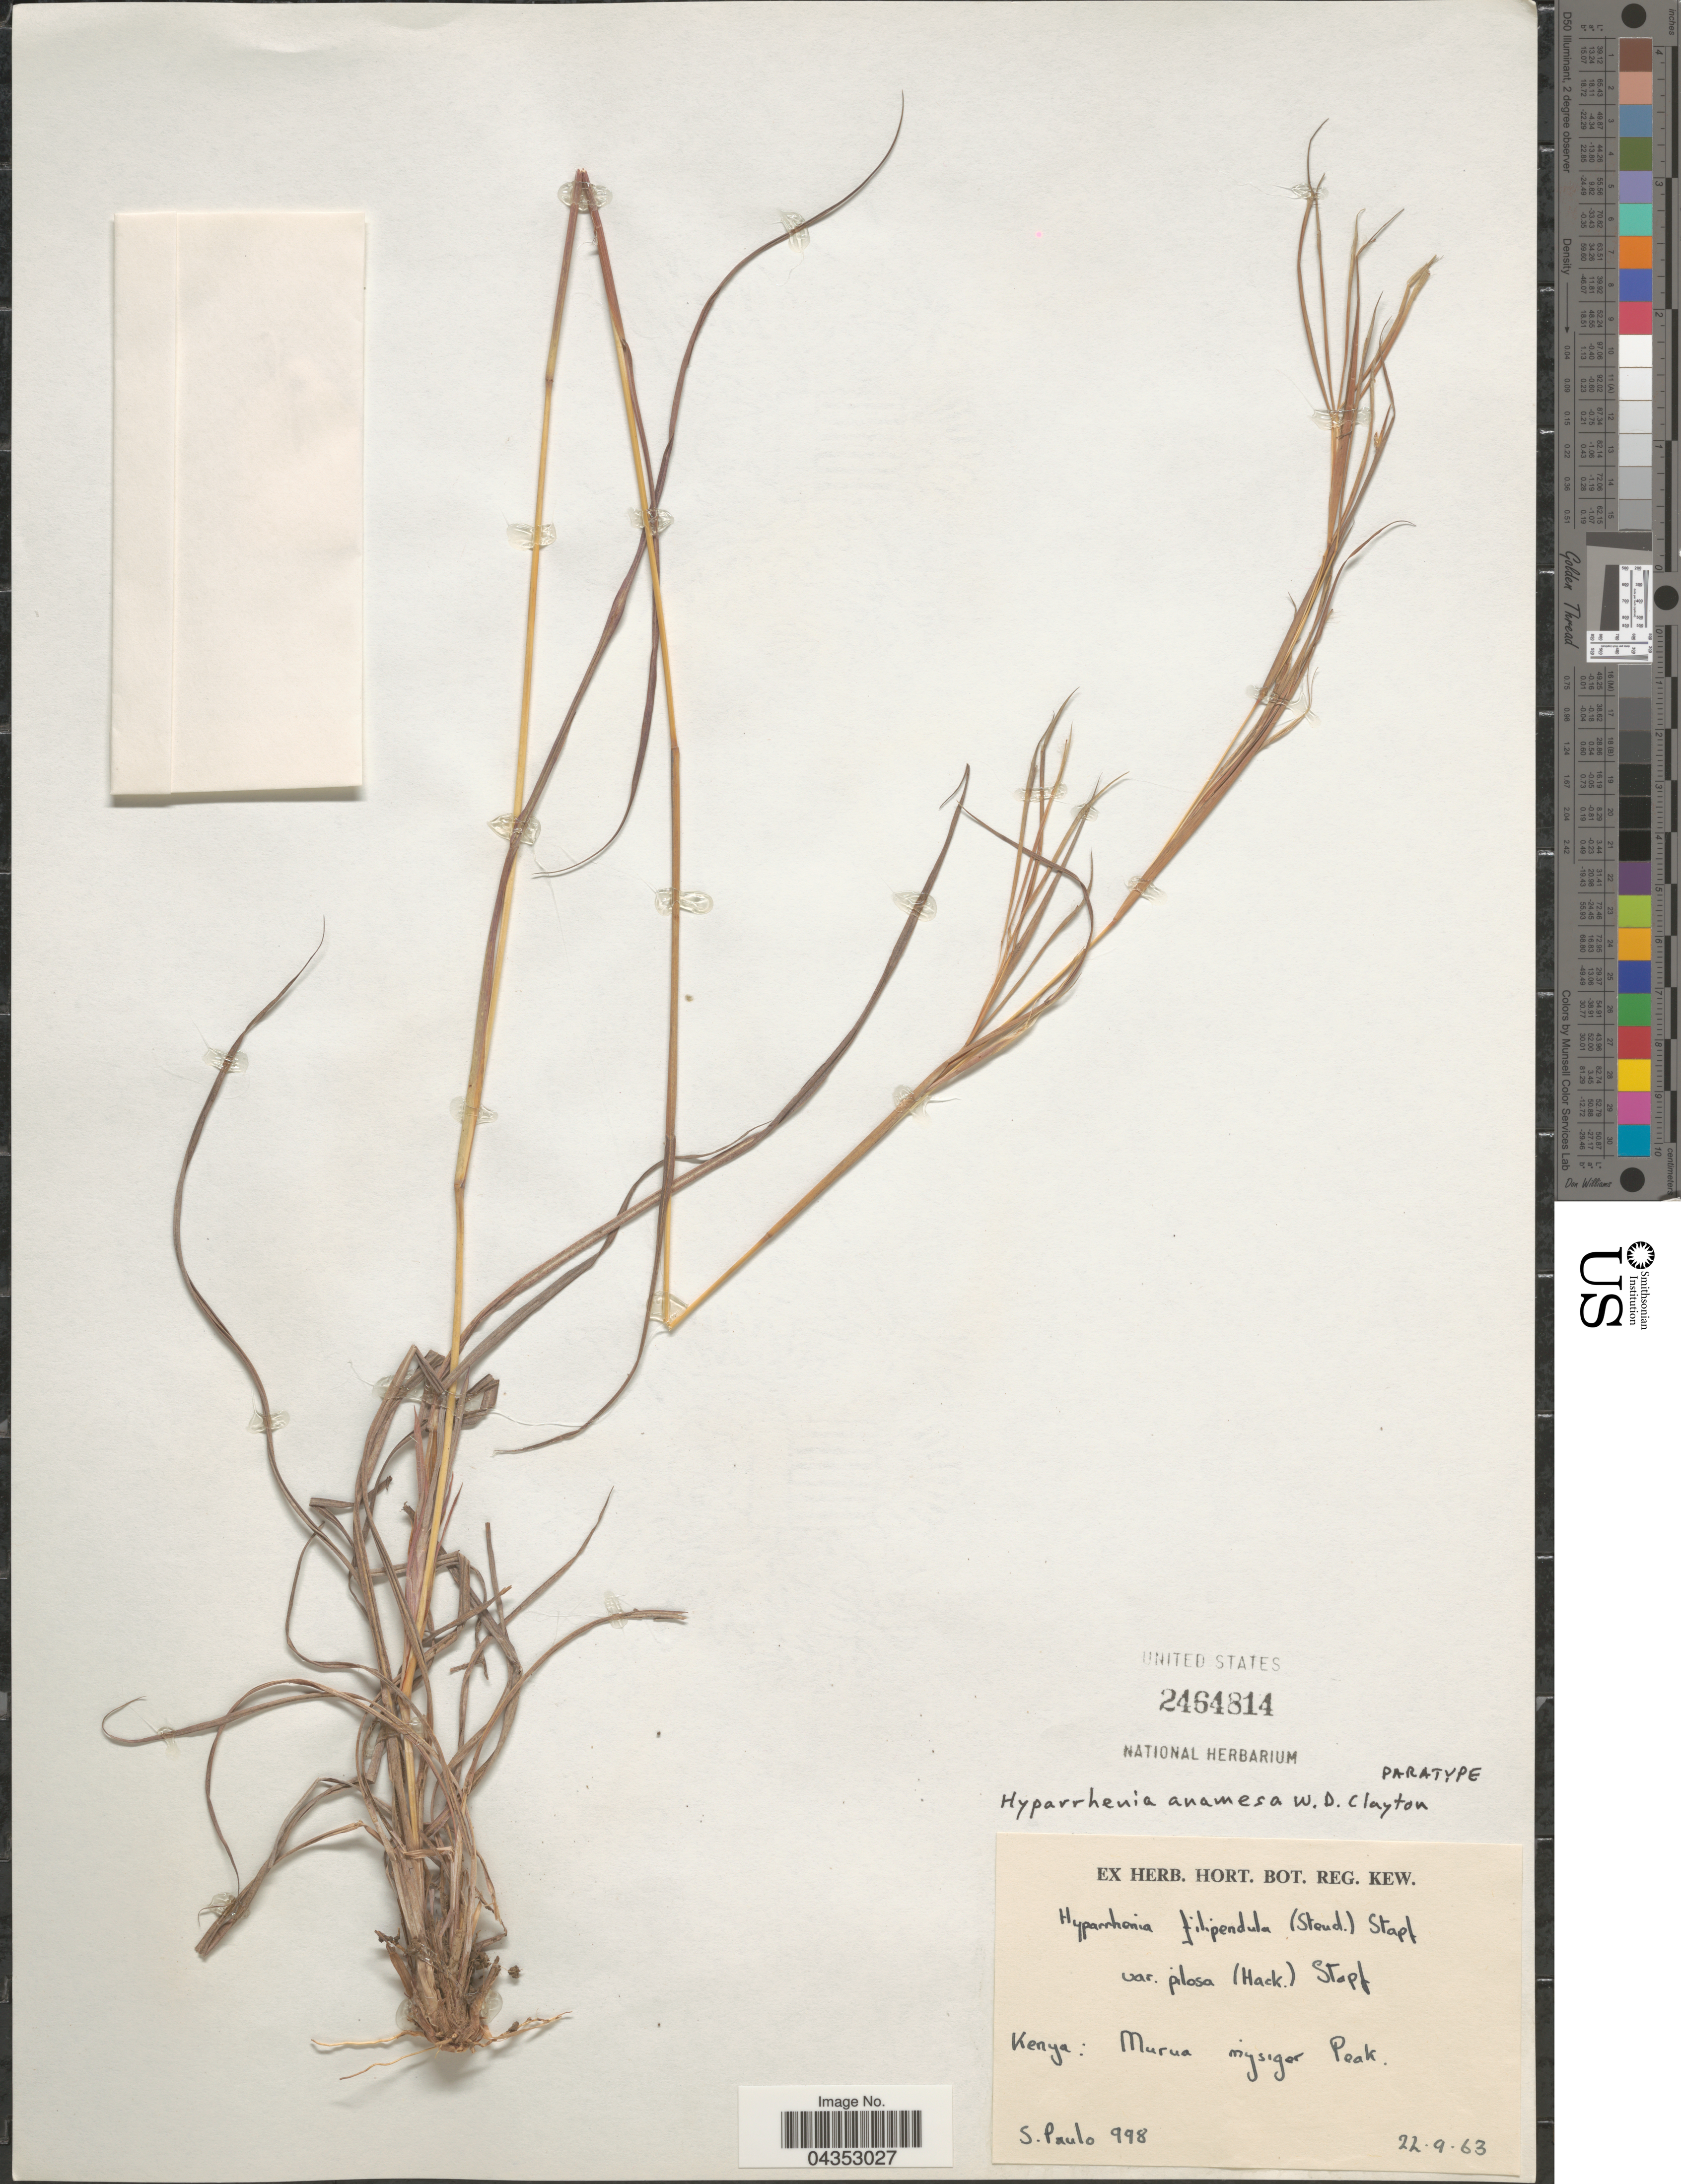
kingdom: Plantae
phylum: Tracheophyta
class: Liliopsida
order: Poales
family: Poaceae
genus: Hyparrhenia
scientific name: Hyparrhenia anamesa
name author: Clayton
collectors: S. Paulo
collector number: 998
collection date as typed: Transcribed d/m/y: 22/9/63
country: Kenya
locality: Murua mysigor Peak.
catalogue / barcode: US 2464814